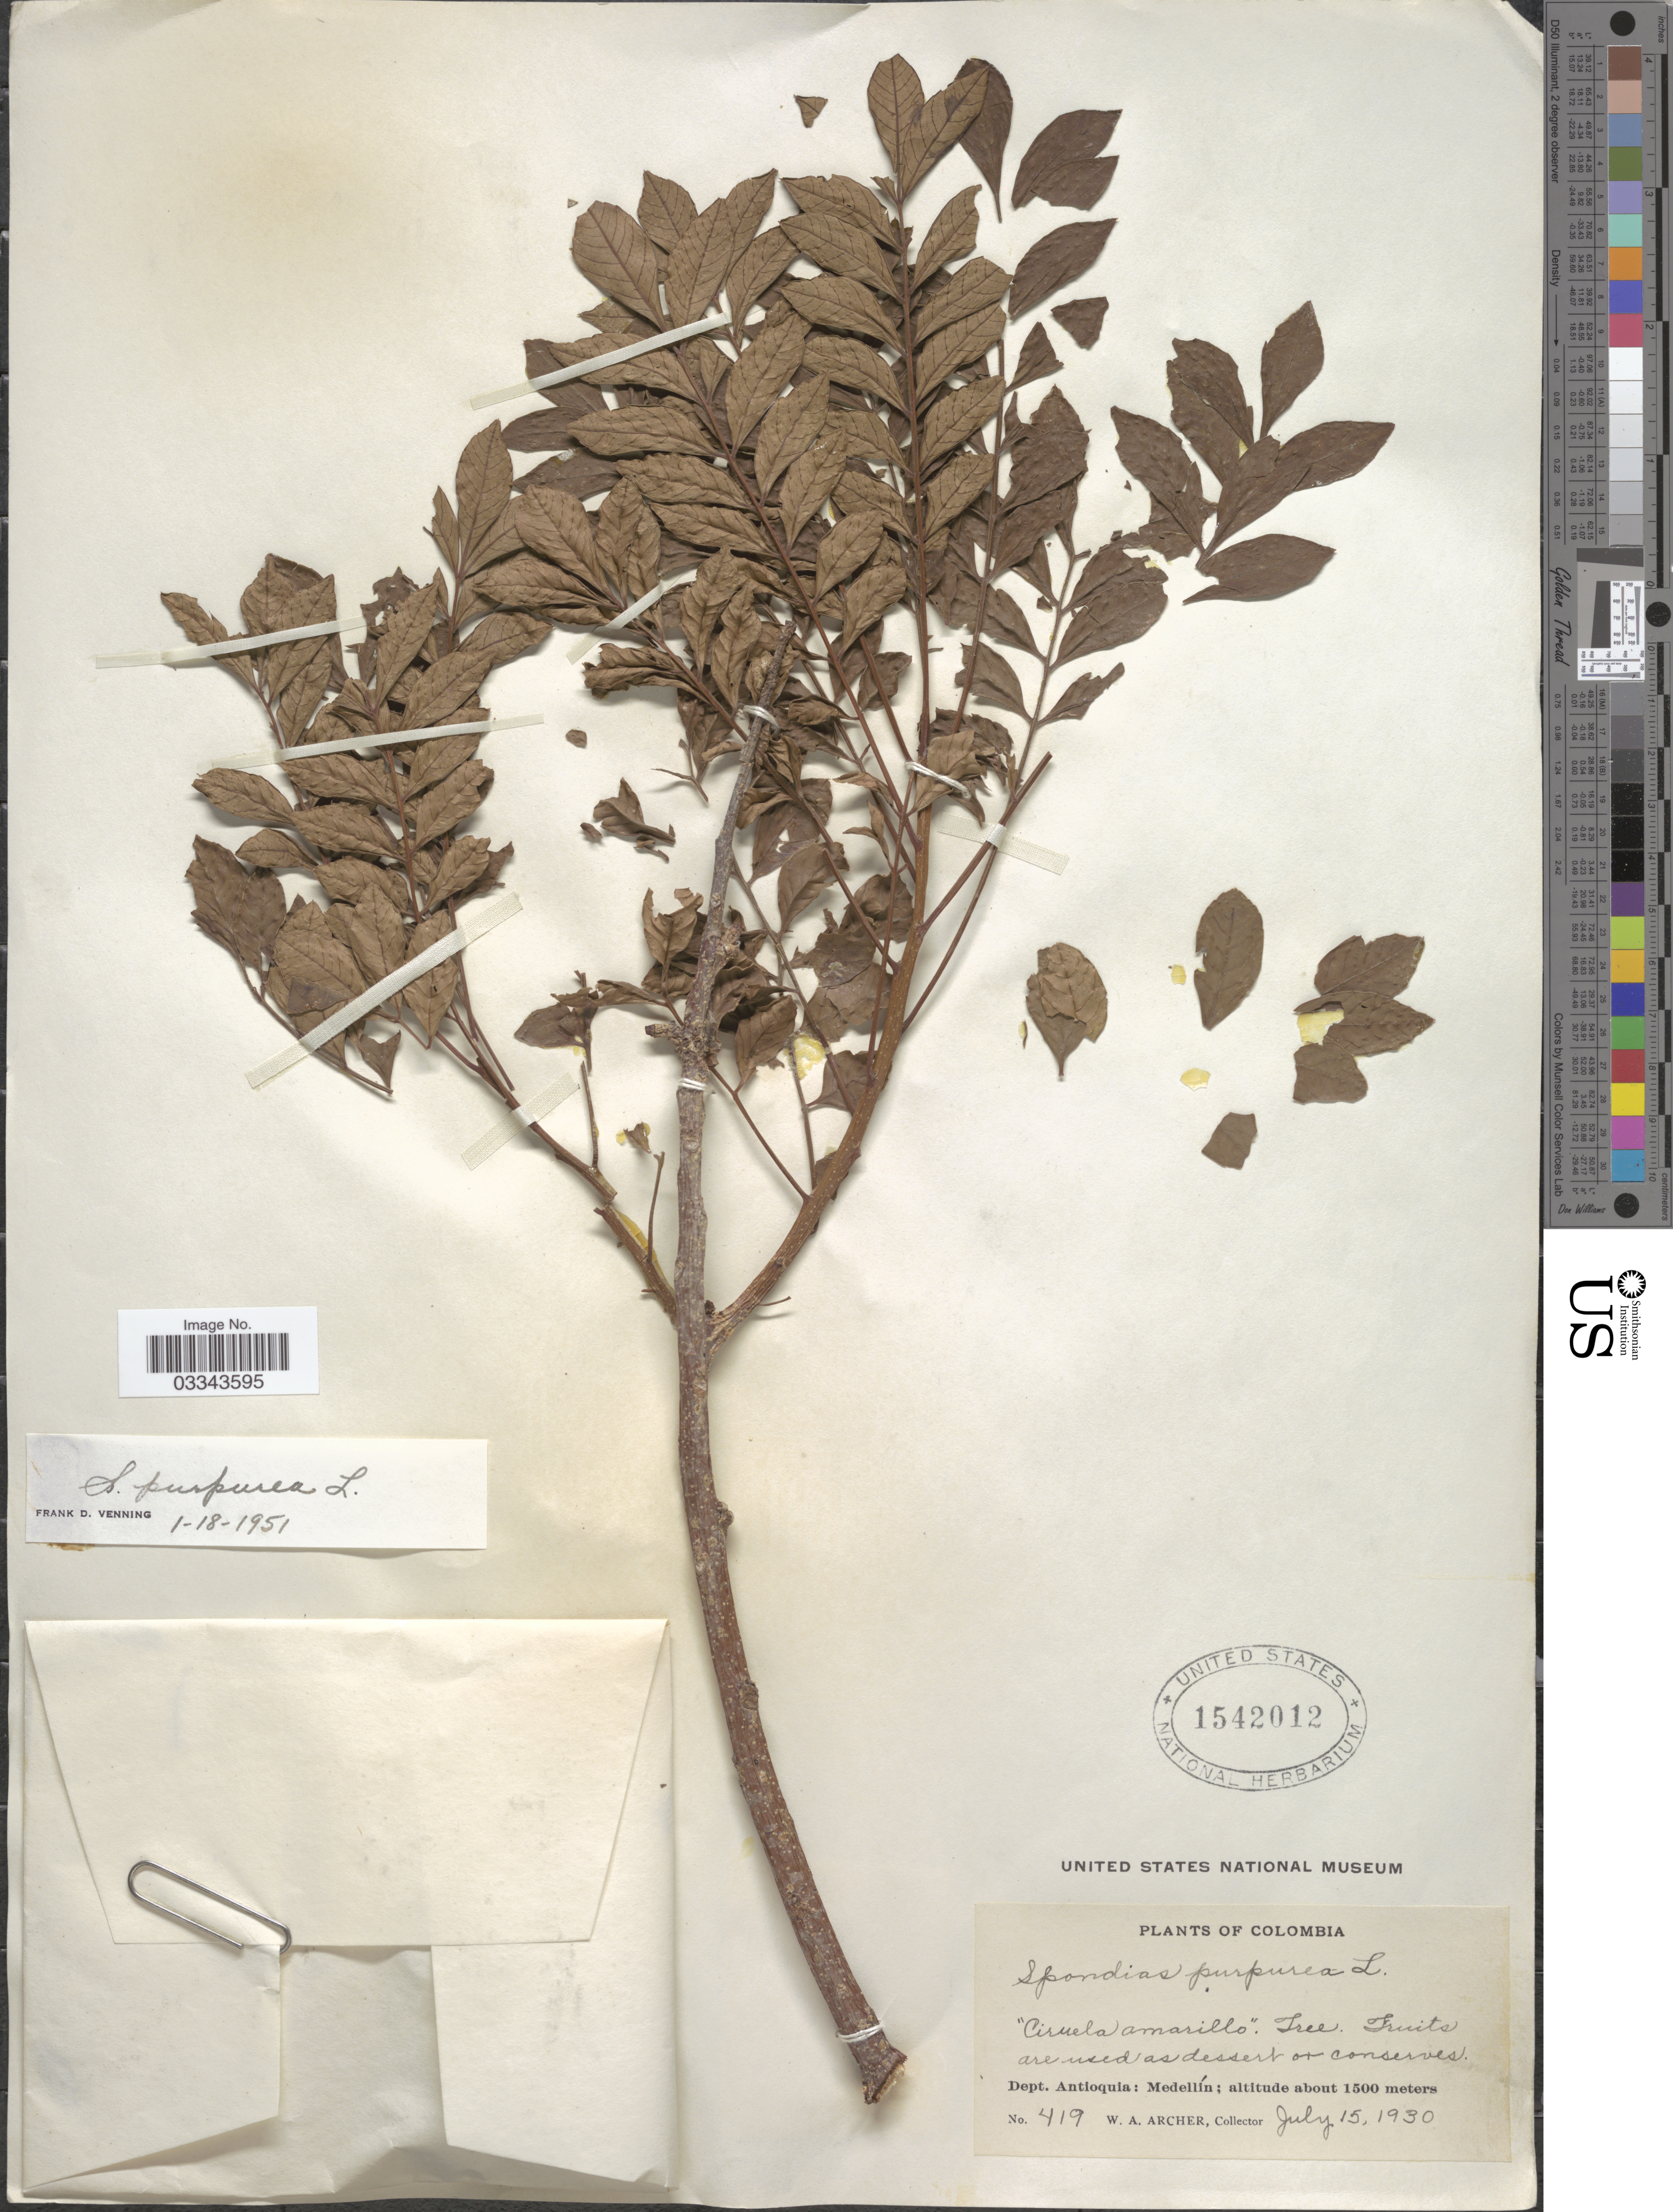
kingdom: Plantae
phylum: Tracheophyta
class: Magnoliopsida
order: Sapindales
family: Anacardiaceae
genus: Spondias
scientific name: Spondias purpurea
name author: L.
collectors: W. Archer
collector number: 419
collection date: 1930-07-15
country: Colombia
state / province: Antioquia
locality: Dept. Antioquia: Medellín.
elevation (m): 1500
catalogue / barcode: US 1542012